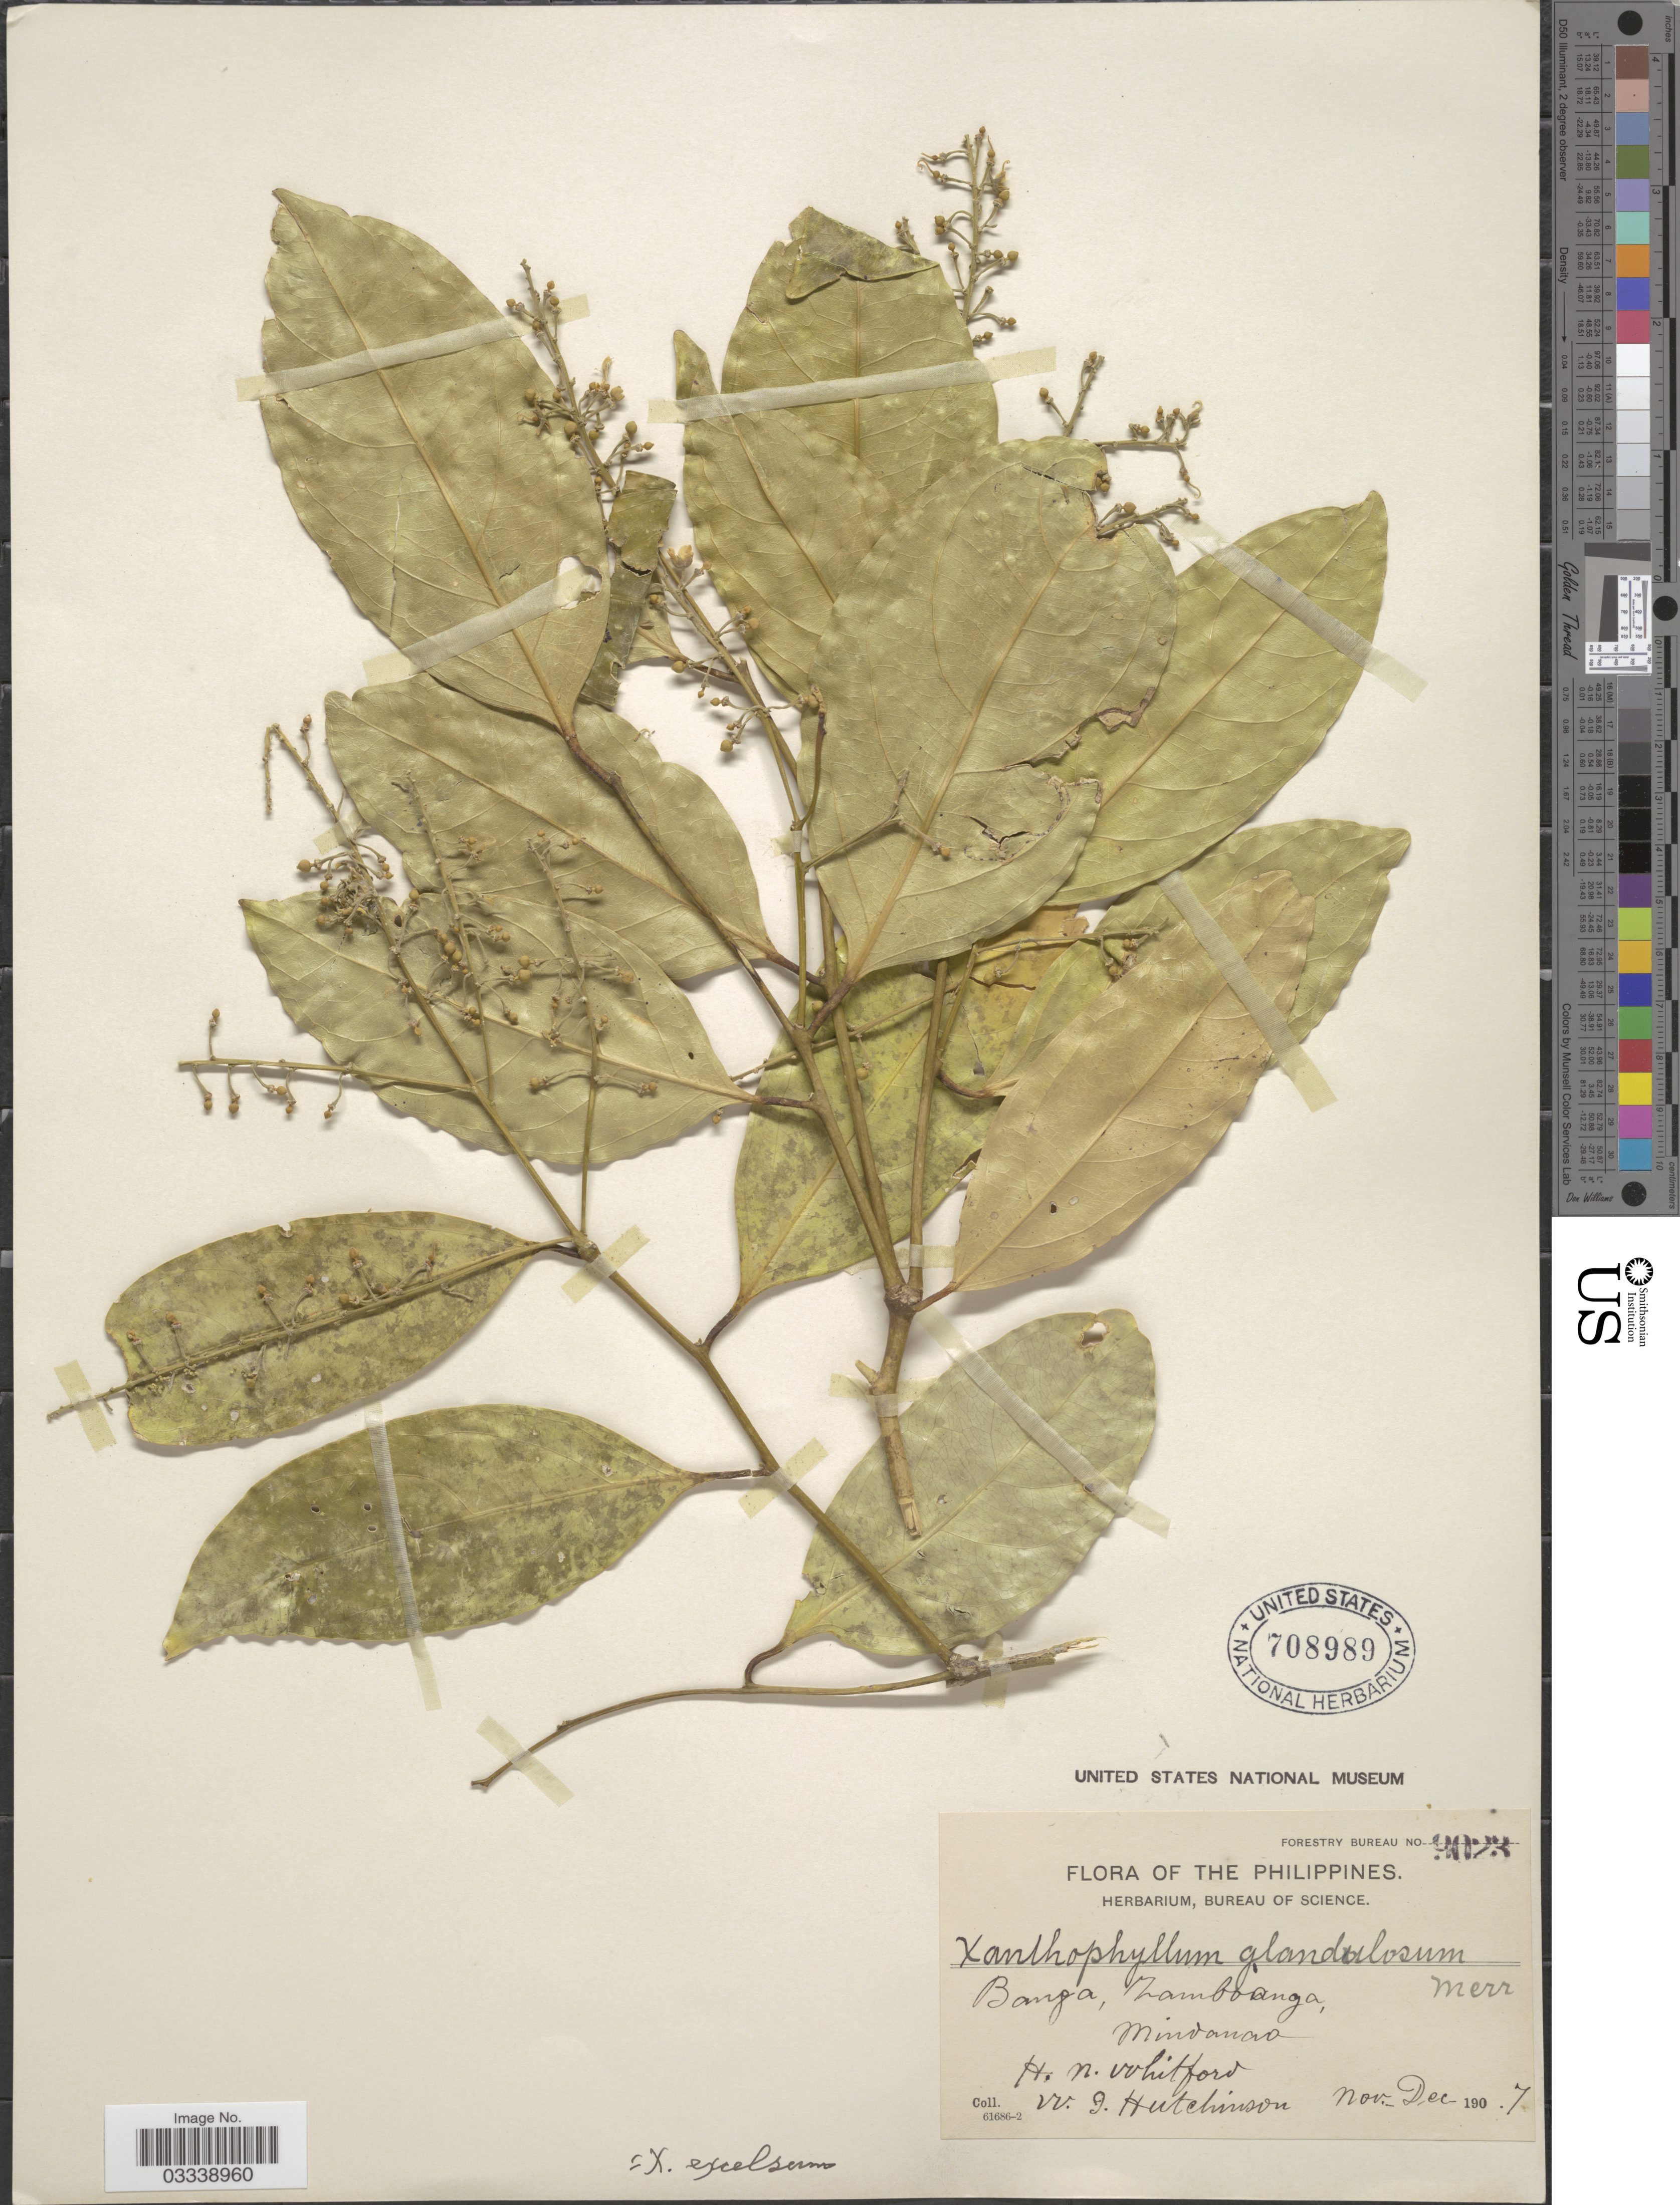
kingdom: Plantae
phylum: Tracheophyta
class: Magnoliopsida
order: Fabales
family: Polygalaceae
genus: Xanthophyllum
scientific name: Xanthophyllum flavescens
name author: Roxb.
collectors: H. N. Whitford & W. I. Hutchinson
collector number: Forestry Bureau 9023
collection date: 1907-11/1907-12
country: Philippines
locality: Banga, Zamboanga, Mindanao.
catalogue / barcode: US 708989